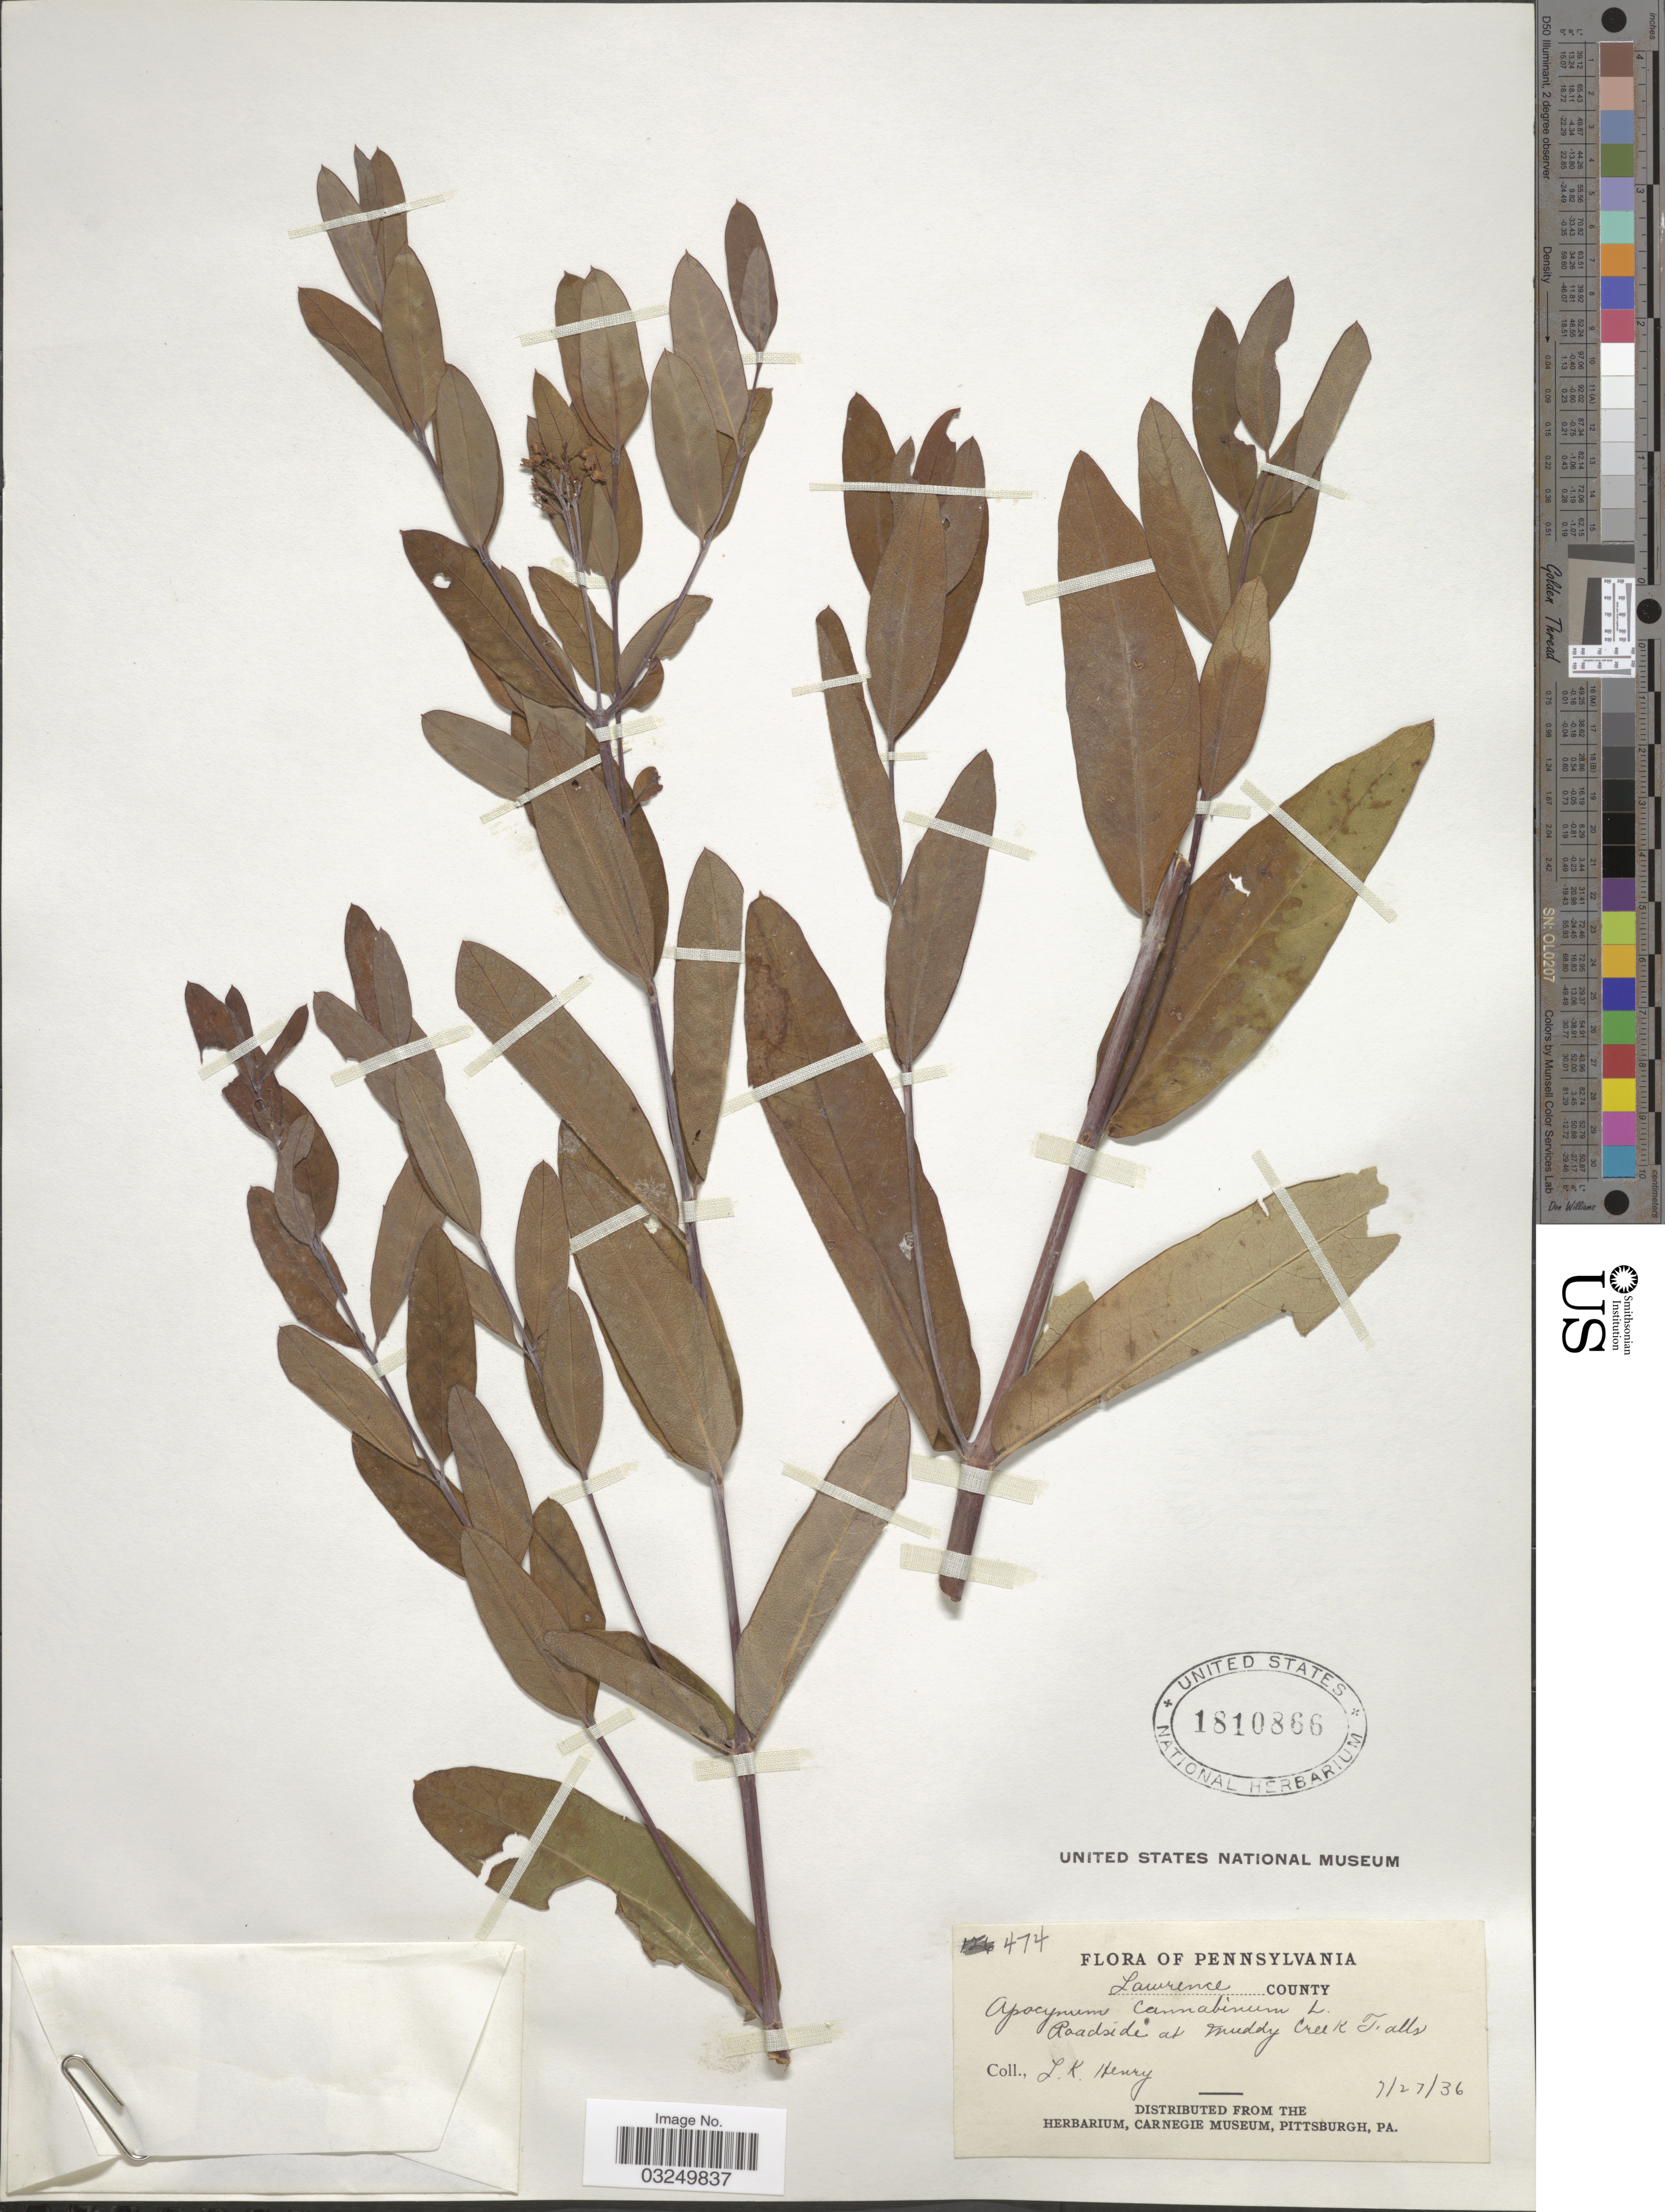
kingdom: Plantae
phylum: Tracheophyta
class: Magnoliopsida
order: Gentianales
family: Apocynaceae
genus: Apocynum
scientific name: Apocynum cannabinum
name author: L.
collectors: L. K. Henry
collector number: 474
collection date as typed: Transcribed d/m/y: 27/7/36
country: United States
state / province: Pennsylvania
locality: Lawrence County. Roadside at Muddy Creek Falls.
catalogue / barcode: US 1810866